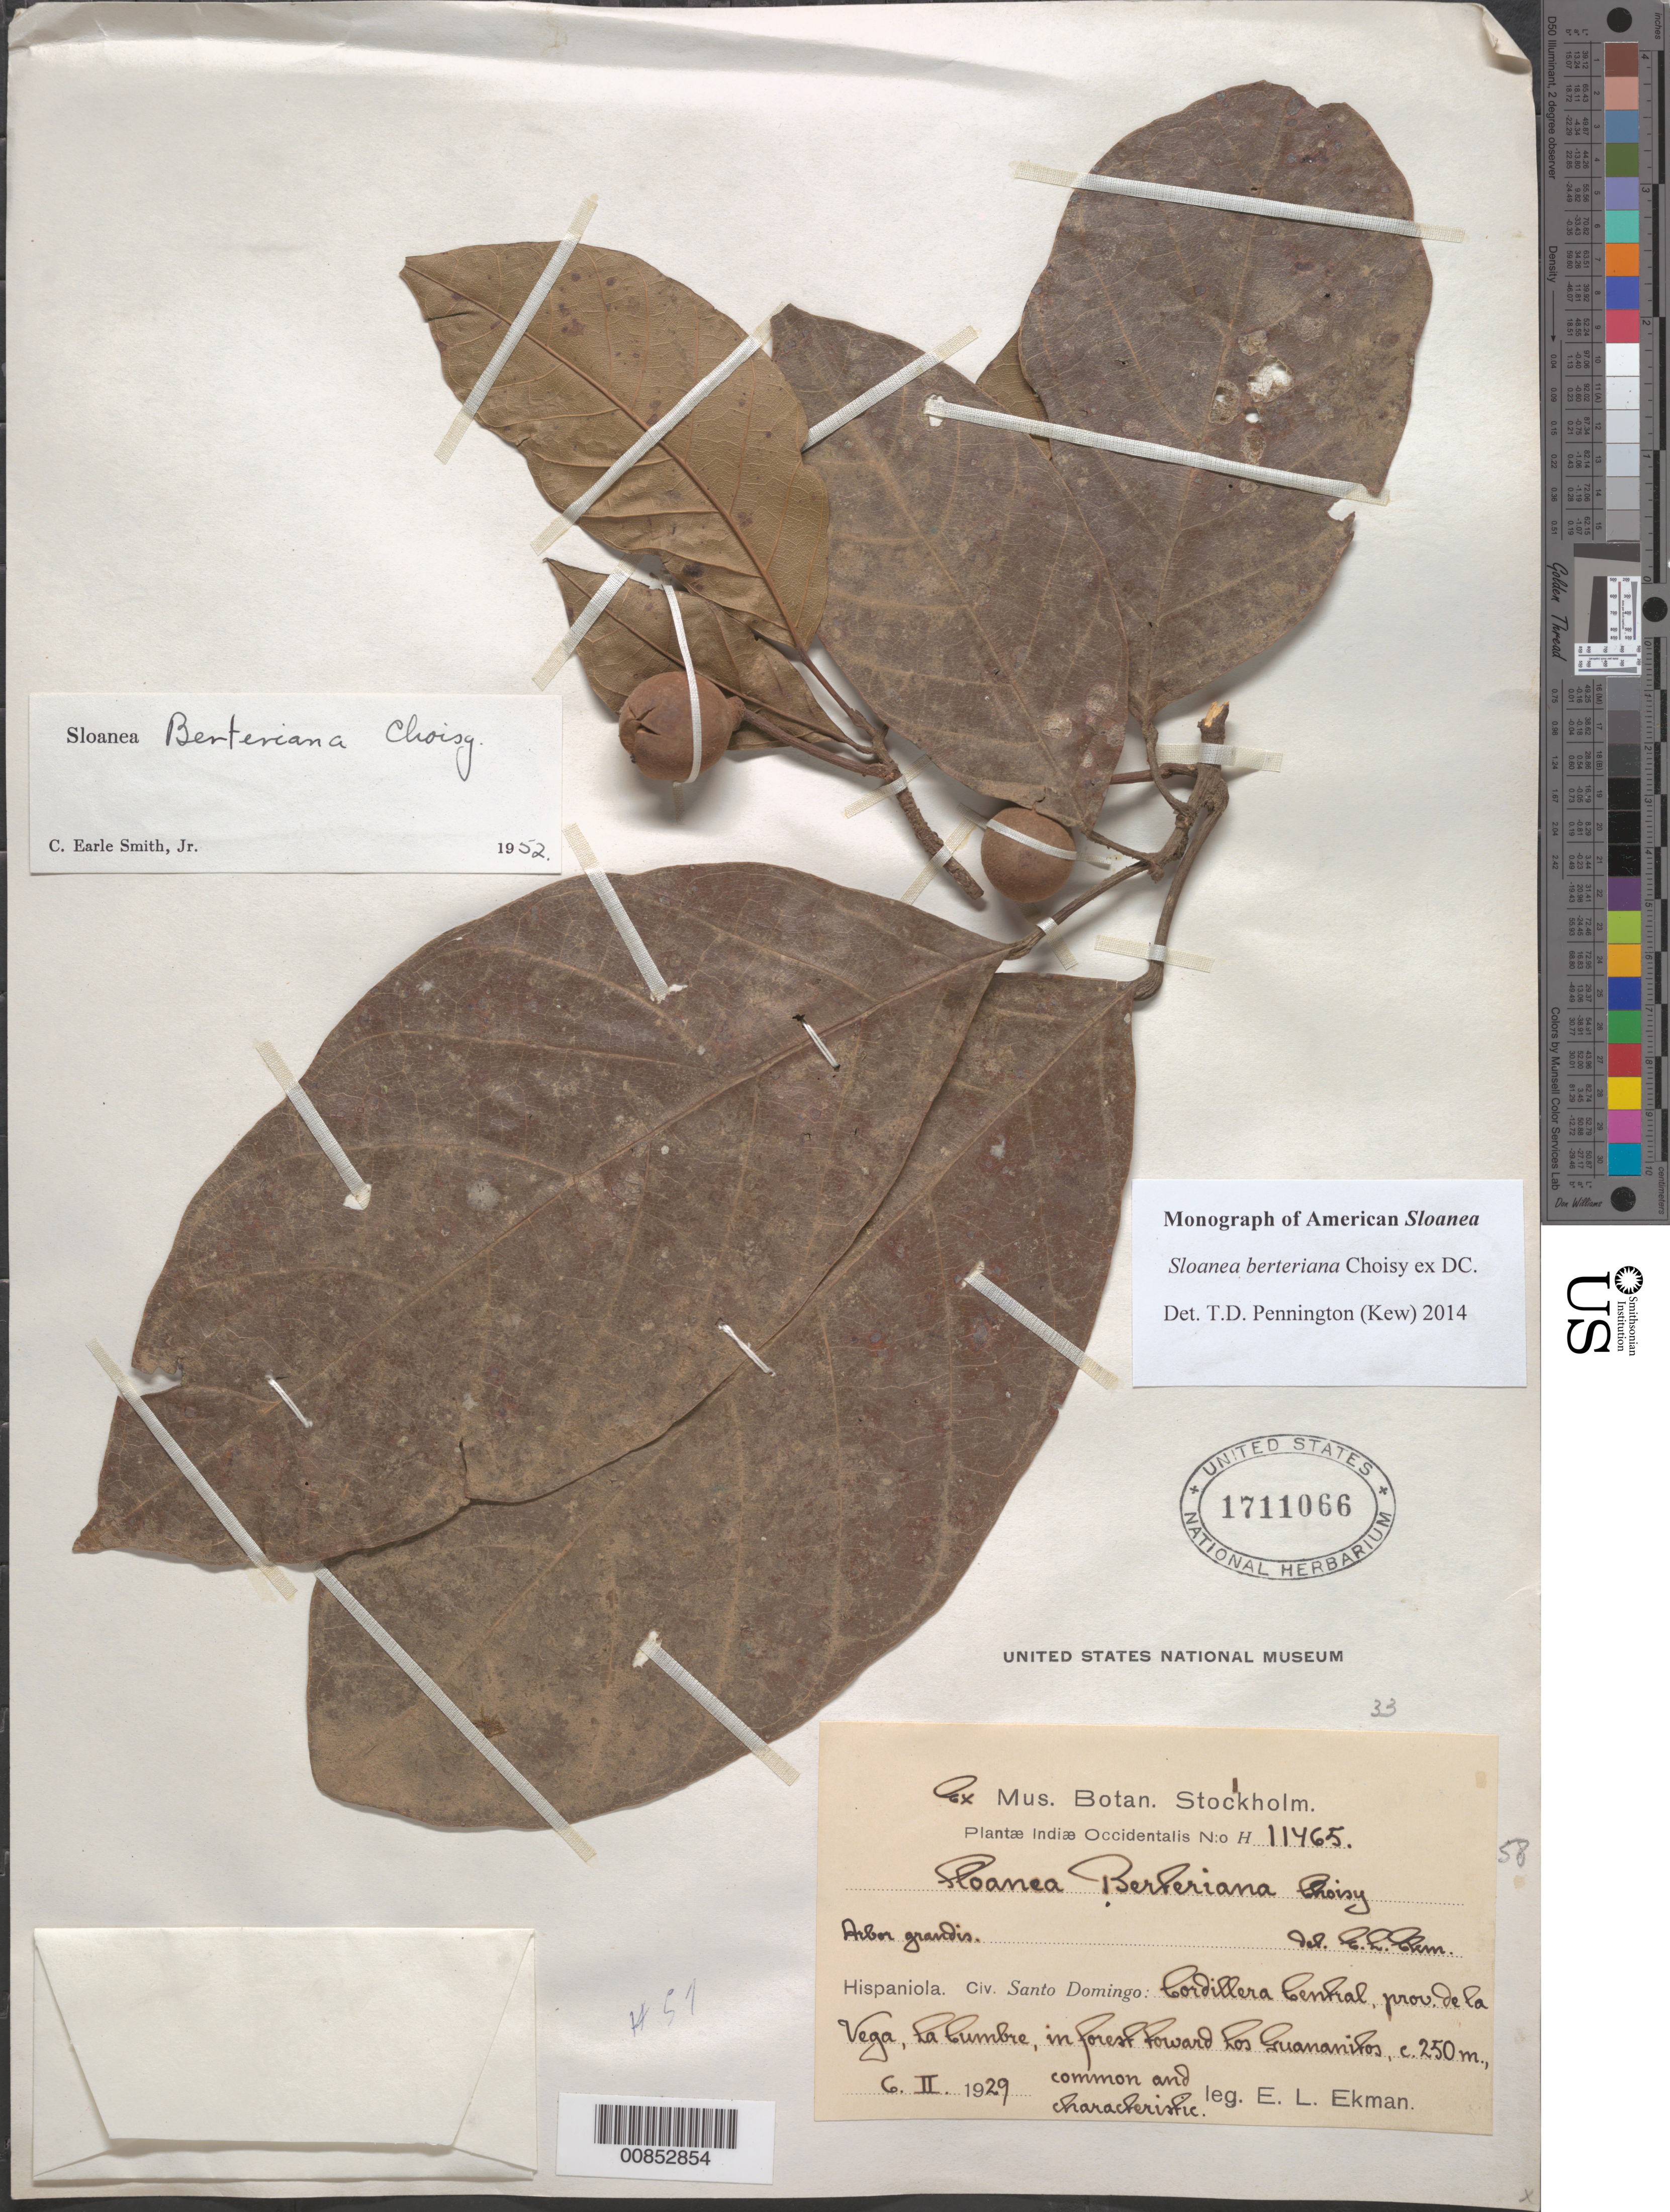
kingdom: Plantae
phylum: Tracheophyta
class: Magnoliopsida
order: Oxalidales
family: Elaeocarpaceae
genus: Sloanea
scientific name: Sloanea berteroana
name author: Choisy ex DC.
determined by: Pennington, T. D., (K)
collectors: E. L. Ekman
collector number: H 11465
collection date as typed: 06 Feb 1929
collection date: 1929-02-06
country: Dominican Republic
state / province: La Vega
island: Hispaniola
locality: Cordillera Central, La Cumbre, toward Los Guananitos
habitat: In forest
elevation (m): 250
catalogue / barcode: US 1711066